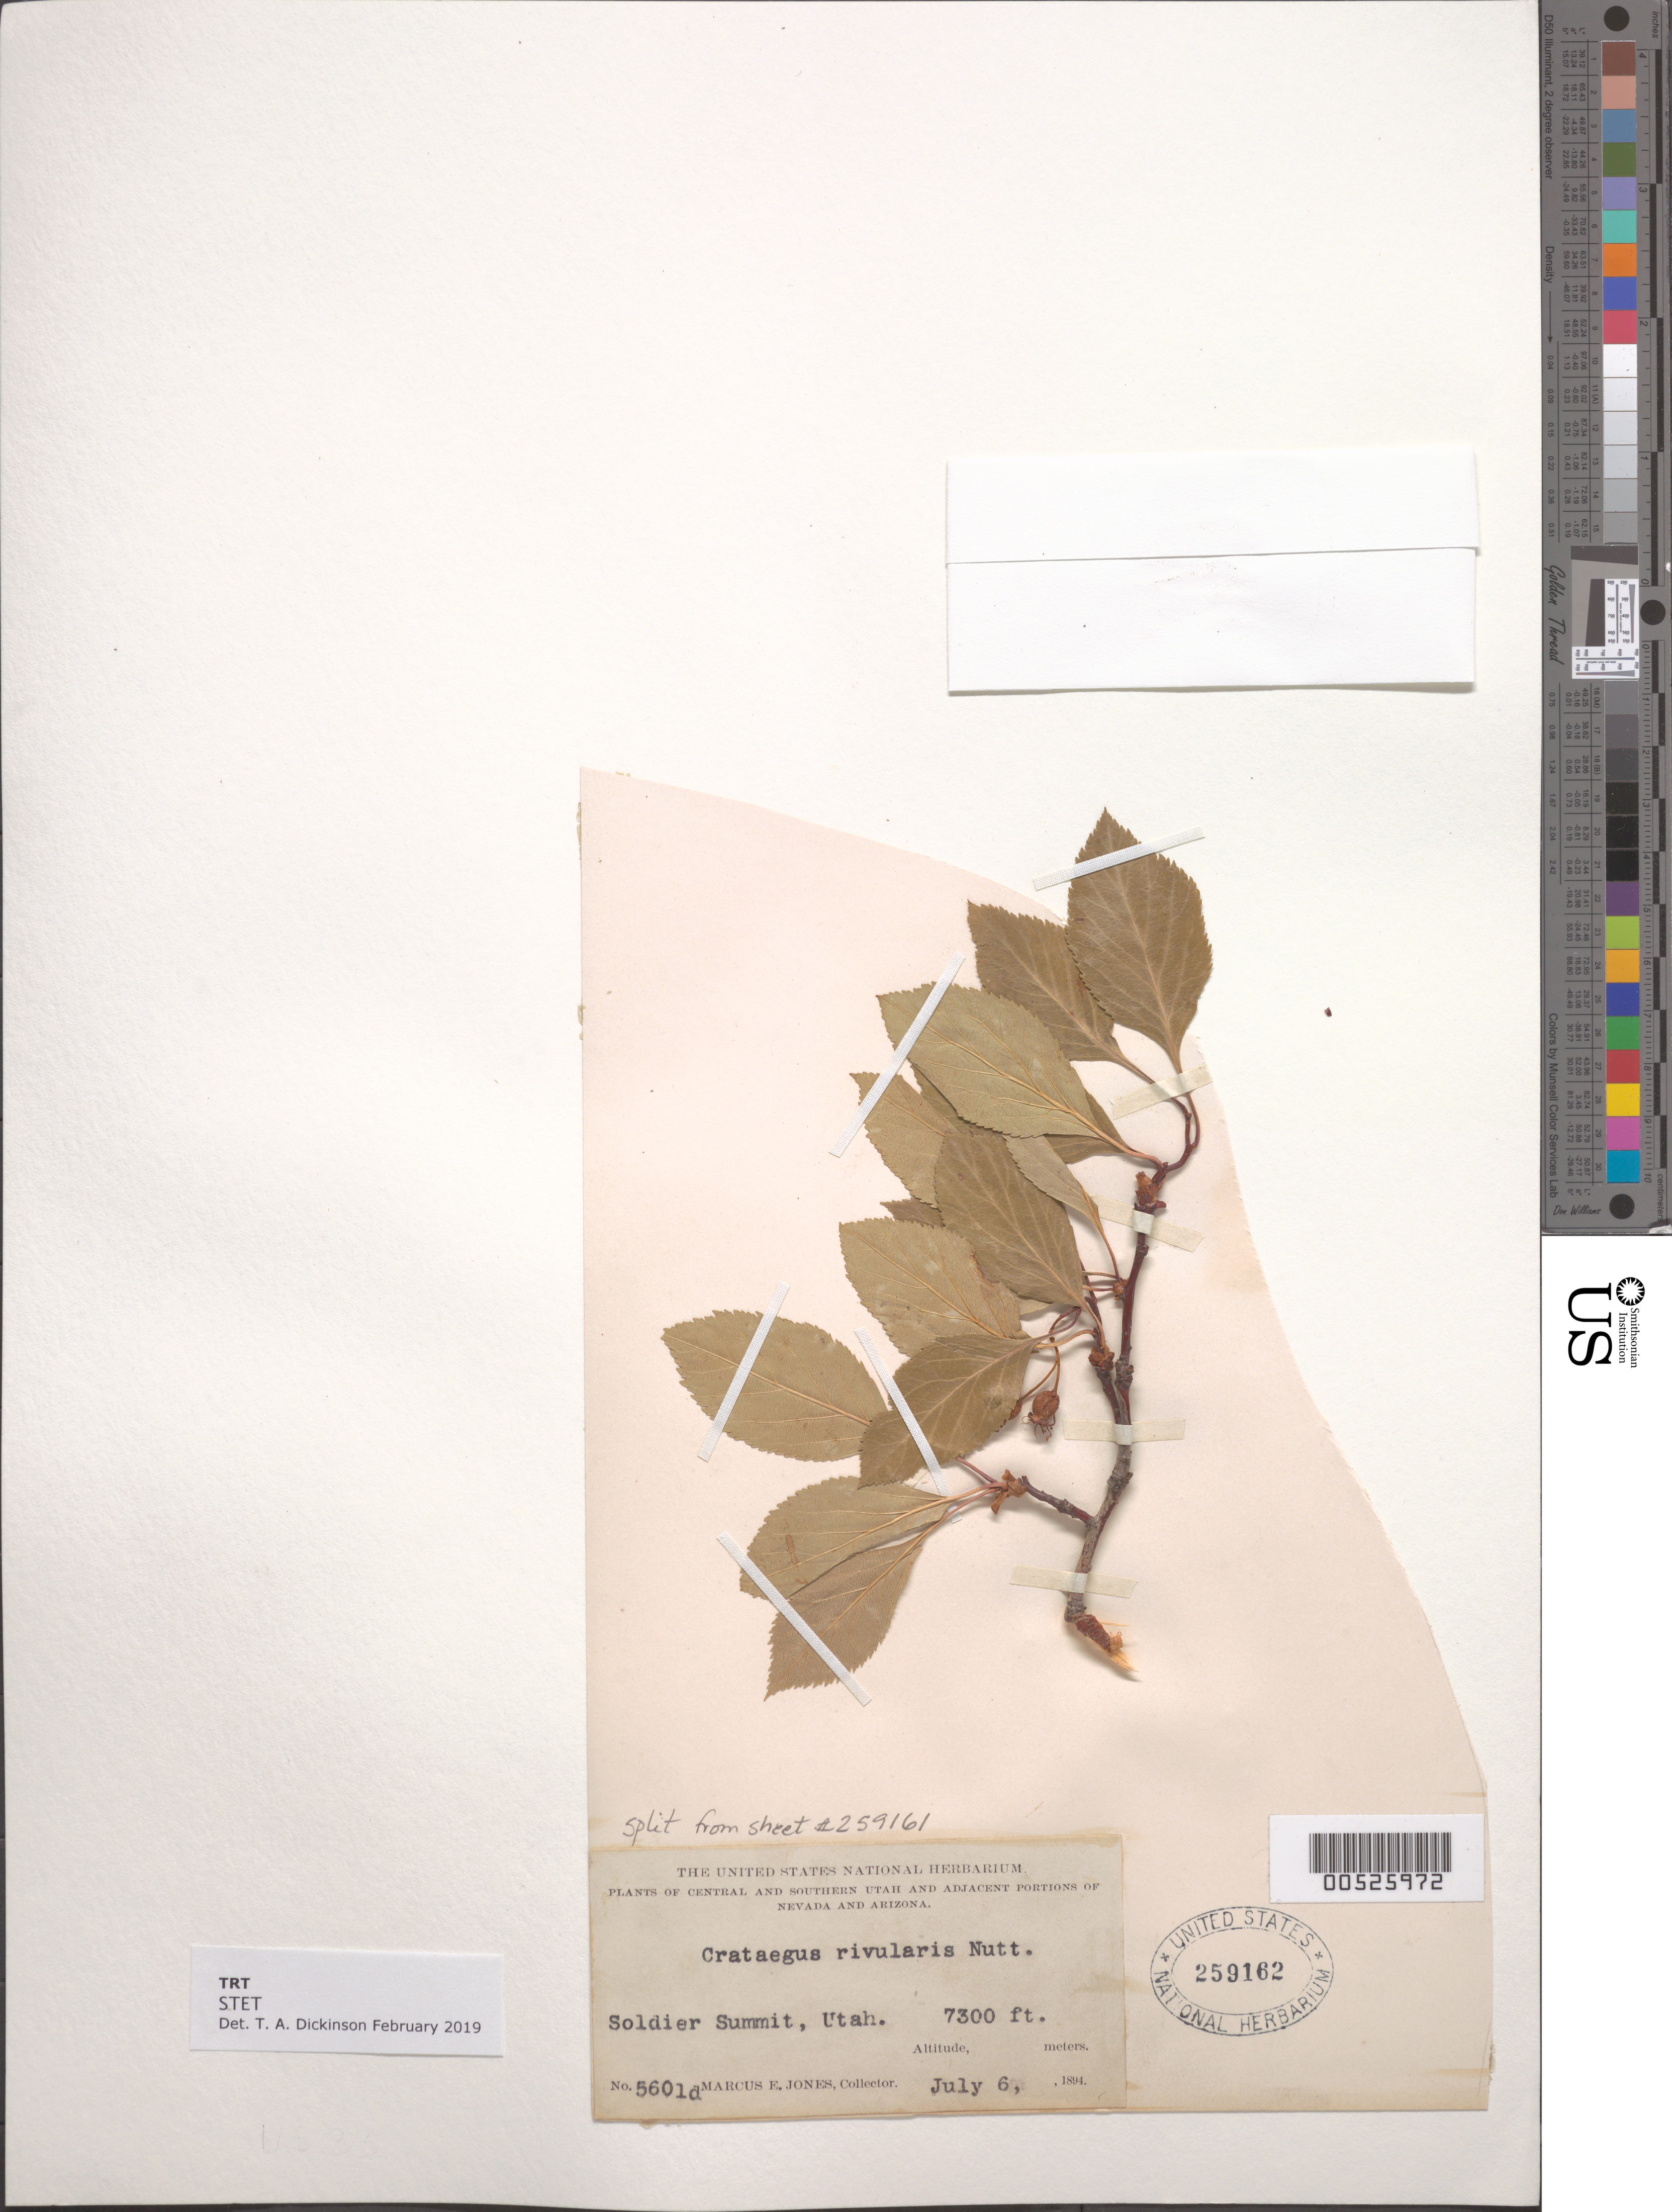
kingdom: Plantae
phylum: Tracheophyta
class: Magnoliopsida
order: Rosales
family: Rosaceae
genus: Crataegus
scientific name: Crataegus rivularis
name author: Nutt.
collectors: M. E. Jones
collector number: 5601d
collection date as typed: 06 Jul 1894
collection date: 1894-07-06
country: United States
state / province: Utah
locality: Soldier Summit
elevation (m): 2225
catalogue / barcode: US 259162